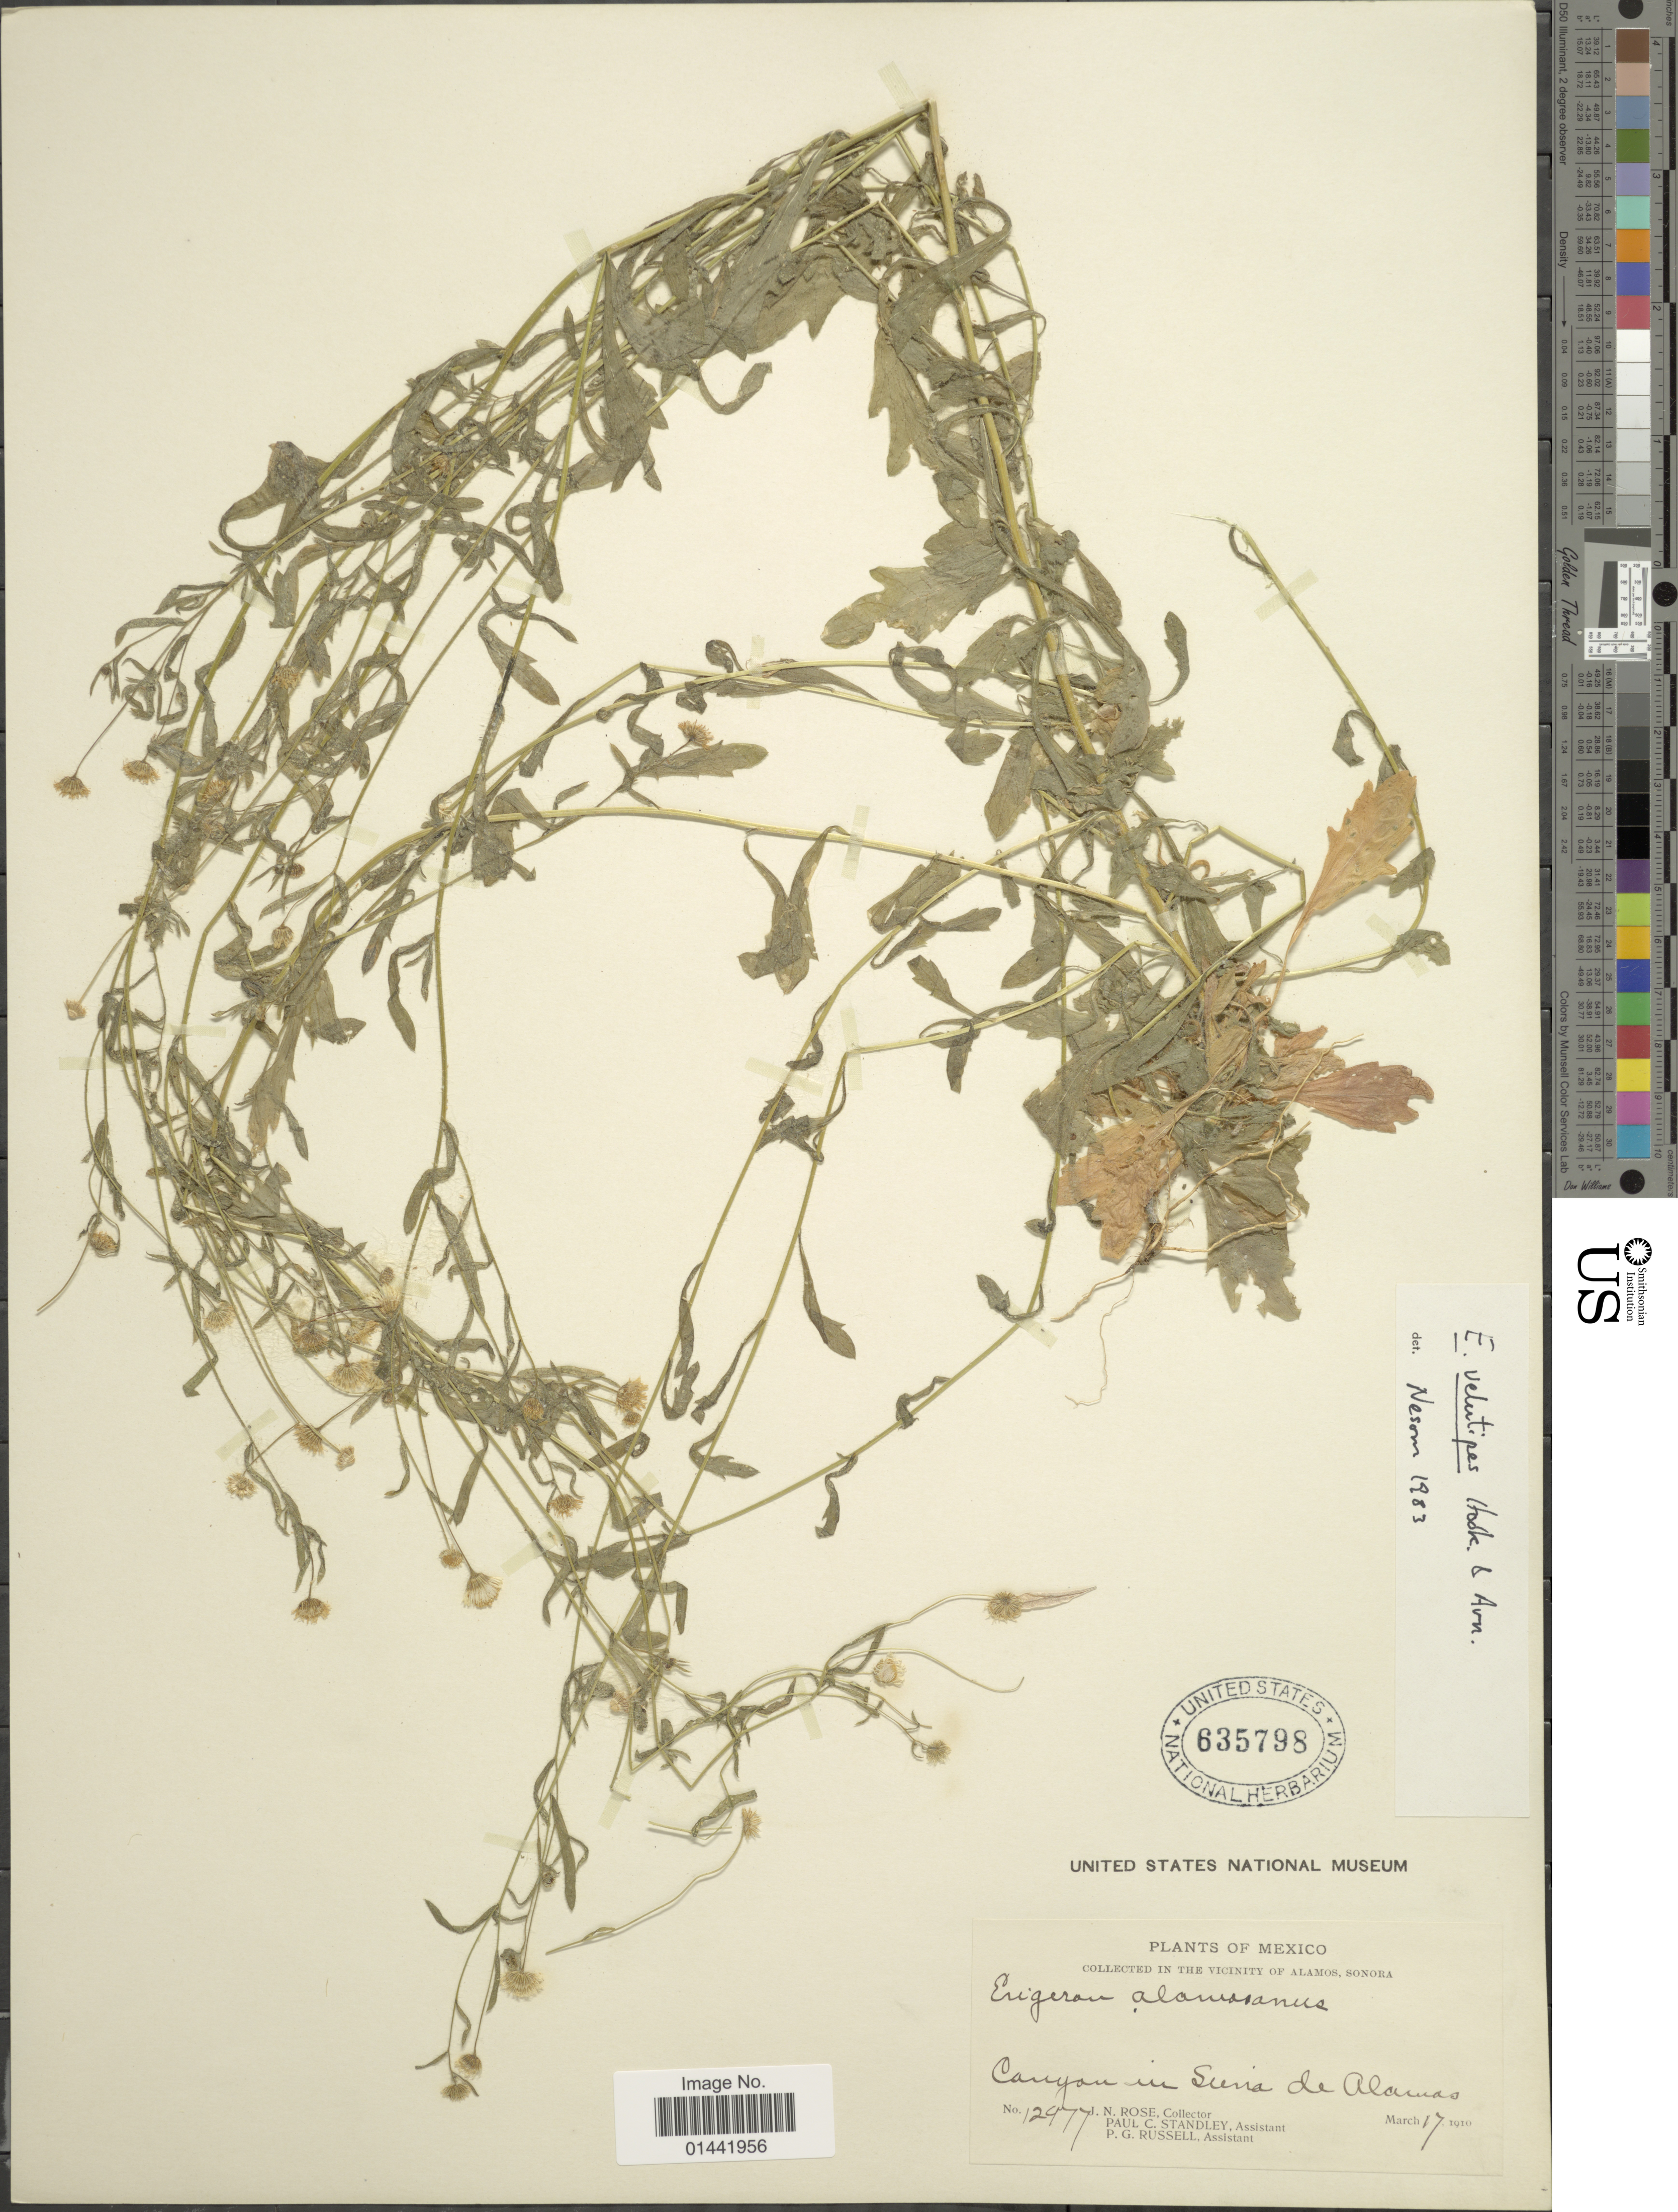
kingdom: Plantae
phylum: Tracheophyta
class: Magnoliopsida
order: Asterales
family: Asteraceae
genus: Erigeron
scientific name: Erigeron velutipes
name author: Hook. & Arn.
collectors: J. N. Rose, P. C. Standley & P. G. Russell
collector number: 12977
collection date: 1910-03-17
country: Mexico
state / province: Sonora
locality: Vicinity of Alamos, Canyon in Sierra de Alarmas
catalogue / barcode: US 635798